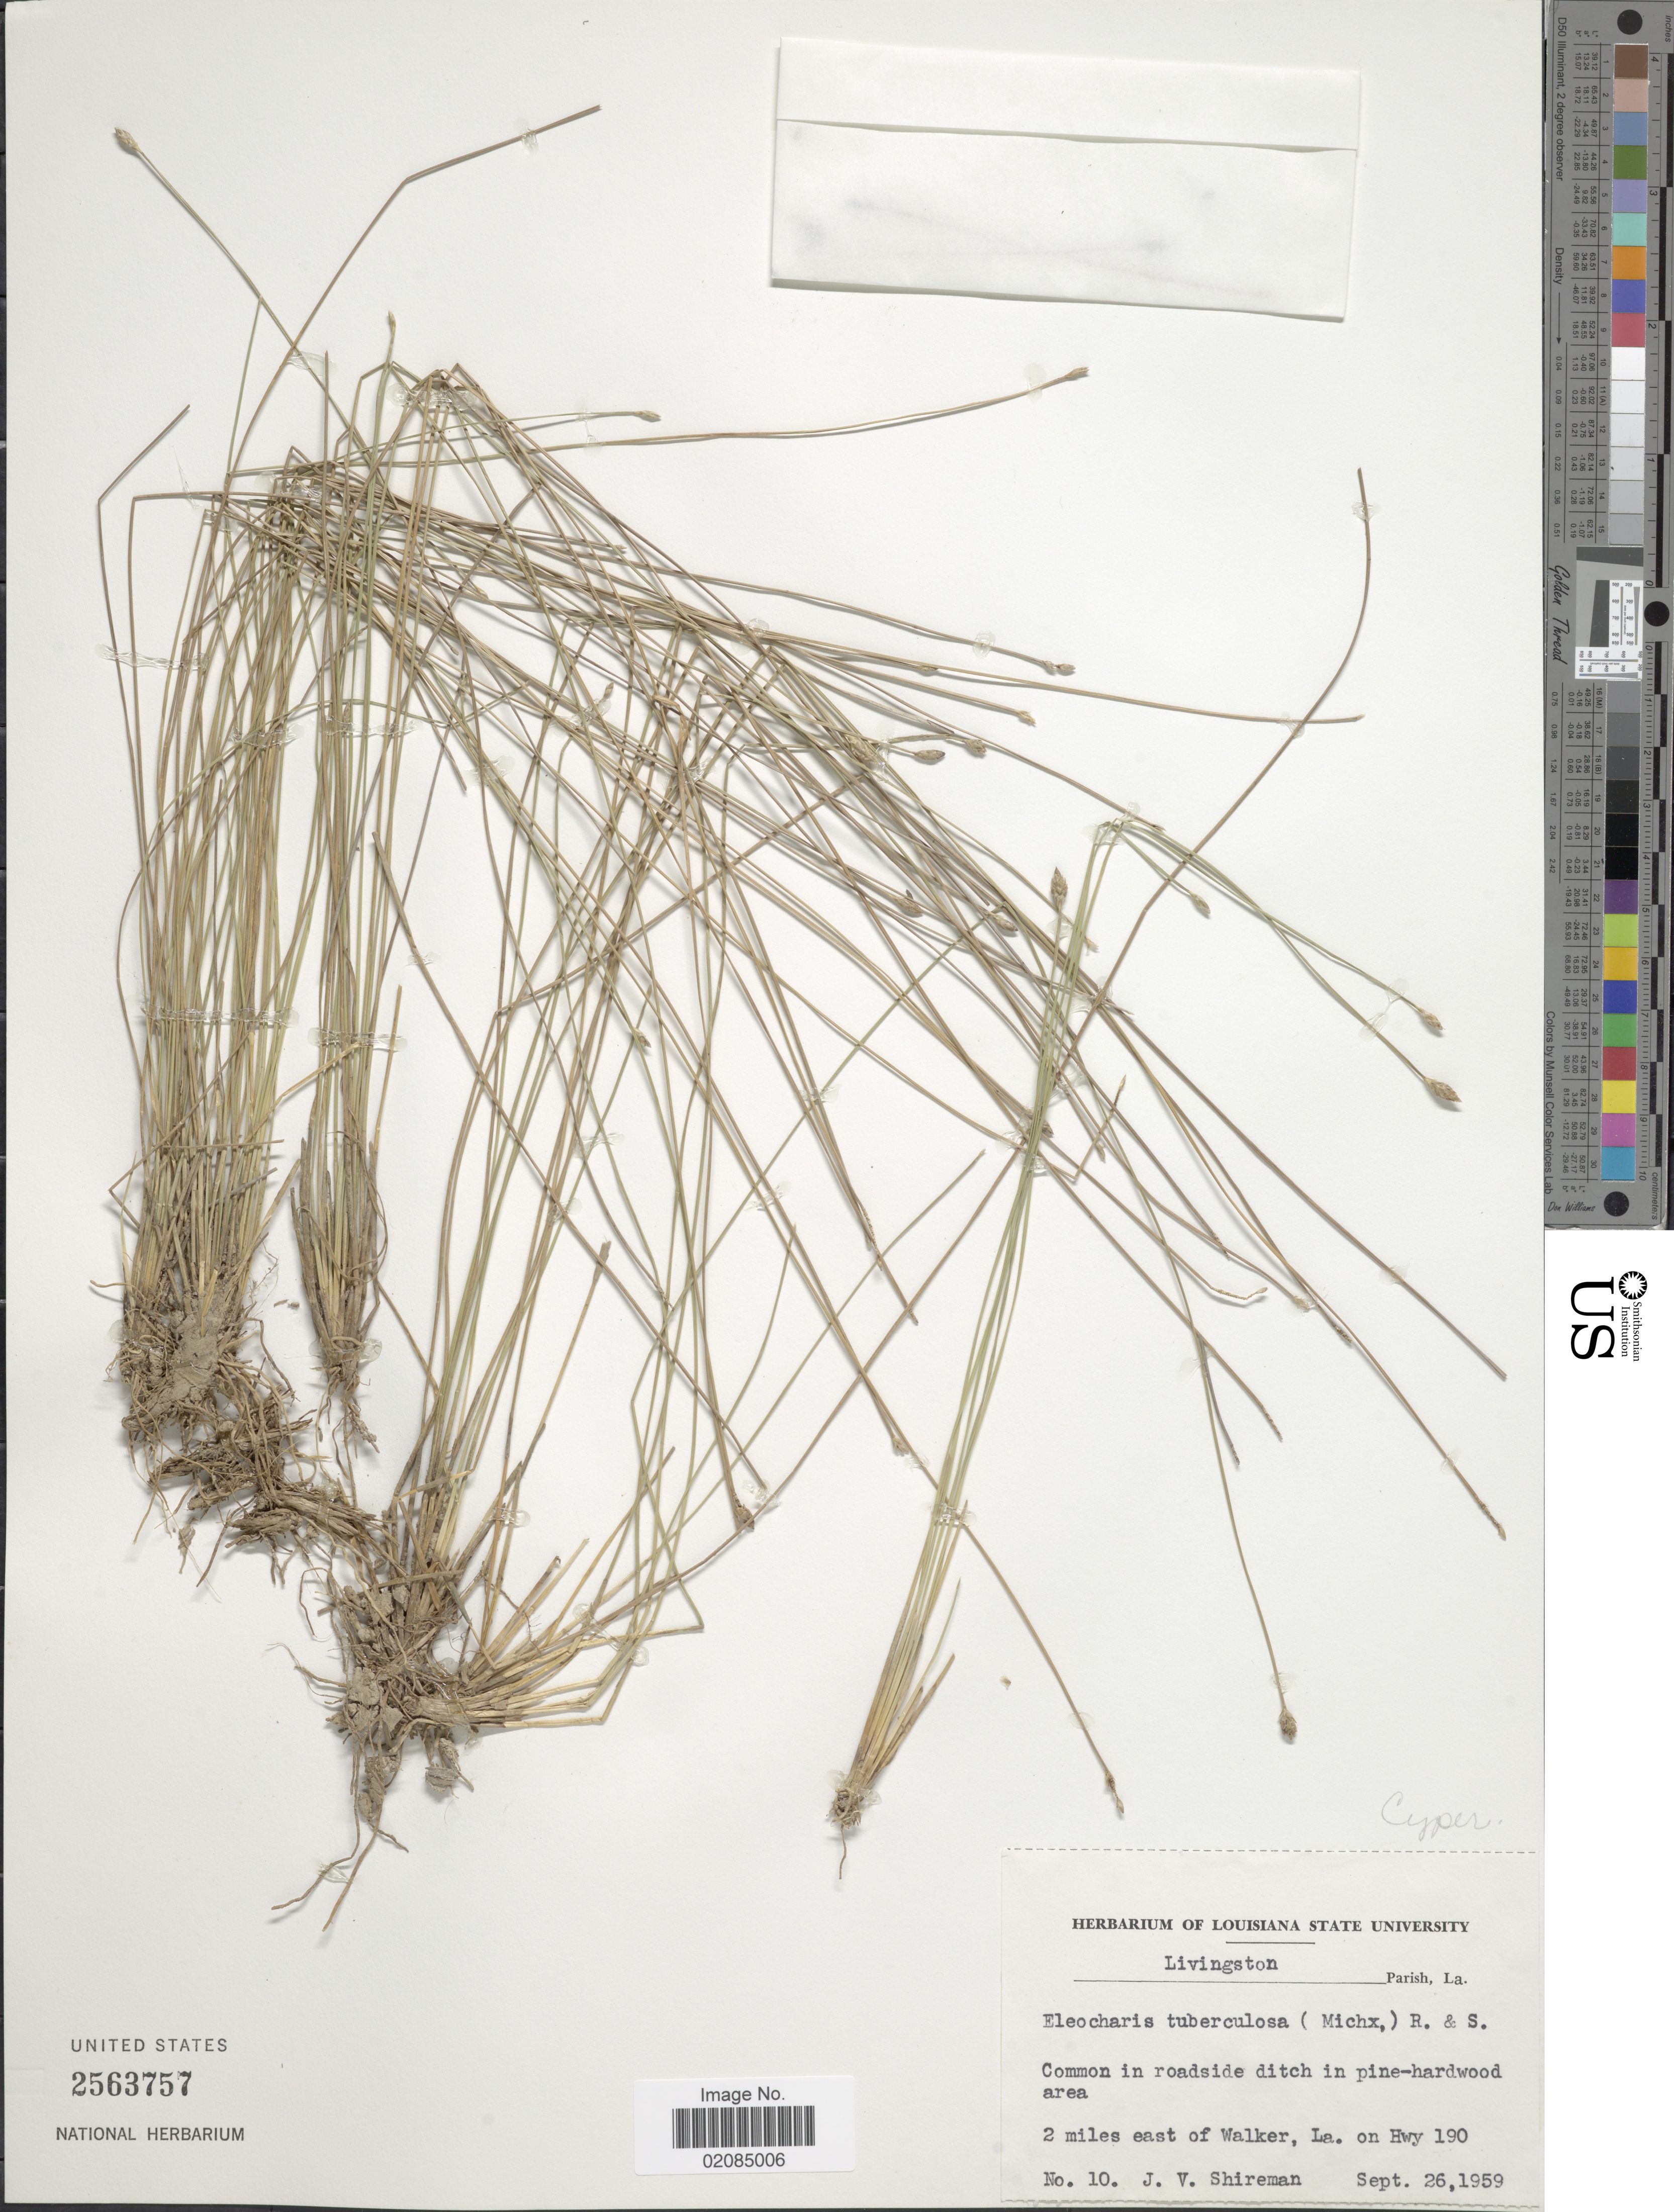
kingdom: Plantae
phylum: Tracheophyta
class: Liliopsida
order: Poales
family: Cyperaceae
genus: Eleocharis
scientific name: Eleocharis tuberculosa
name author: (Michx.) Roem. & Schult.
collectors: J. Shireman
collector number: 10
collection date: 1959-09-26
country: United States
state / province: Louisiana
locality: Livingston Parish, common in roadside ditch in pine-hardwood area, 2 miles east of Walker, La. on Hwy 190.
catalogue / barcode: US 2563757